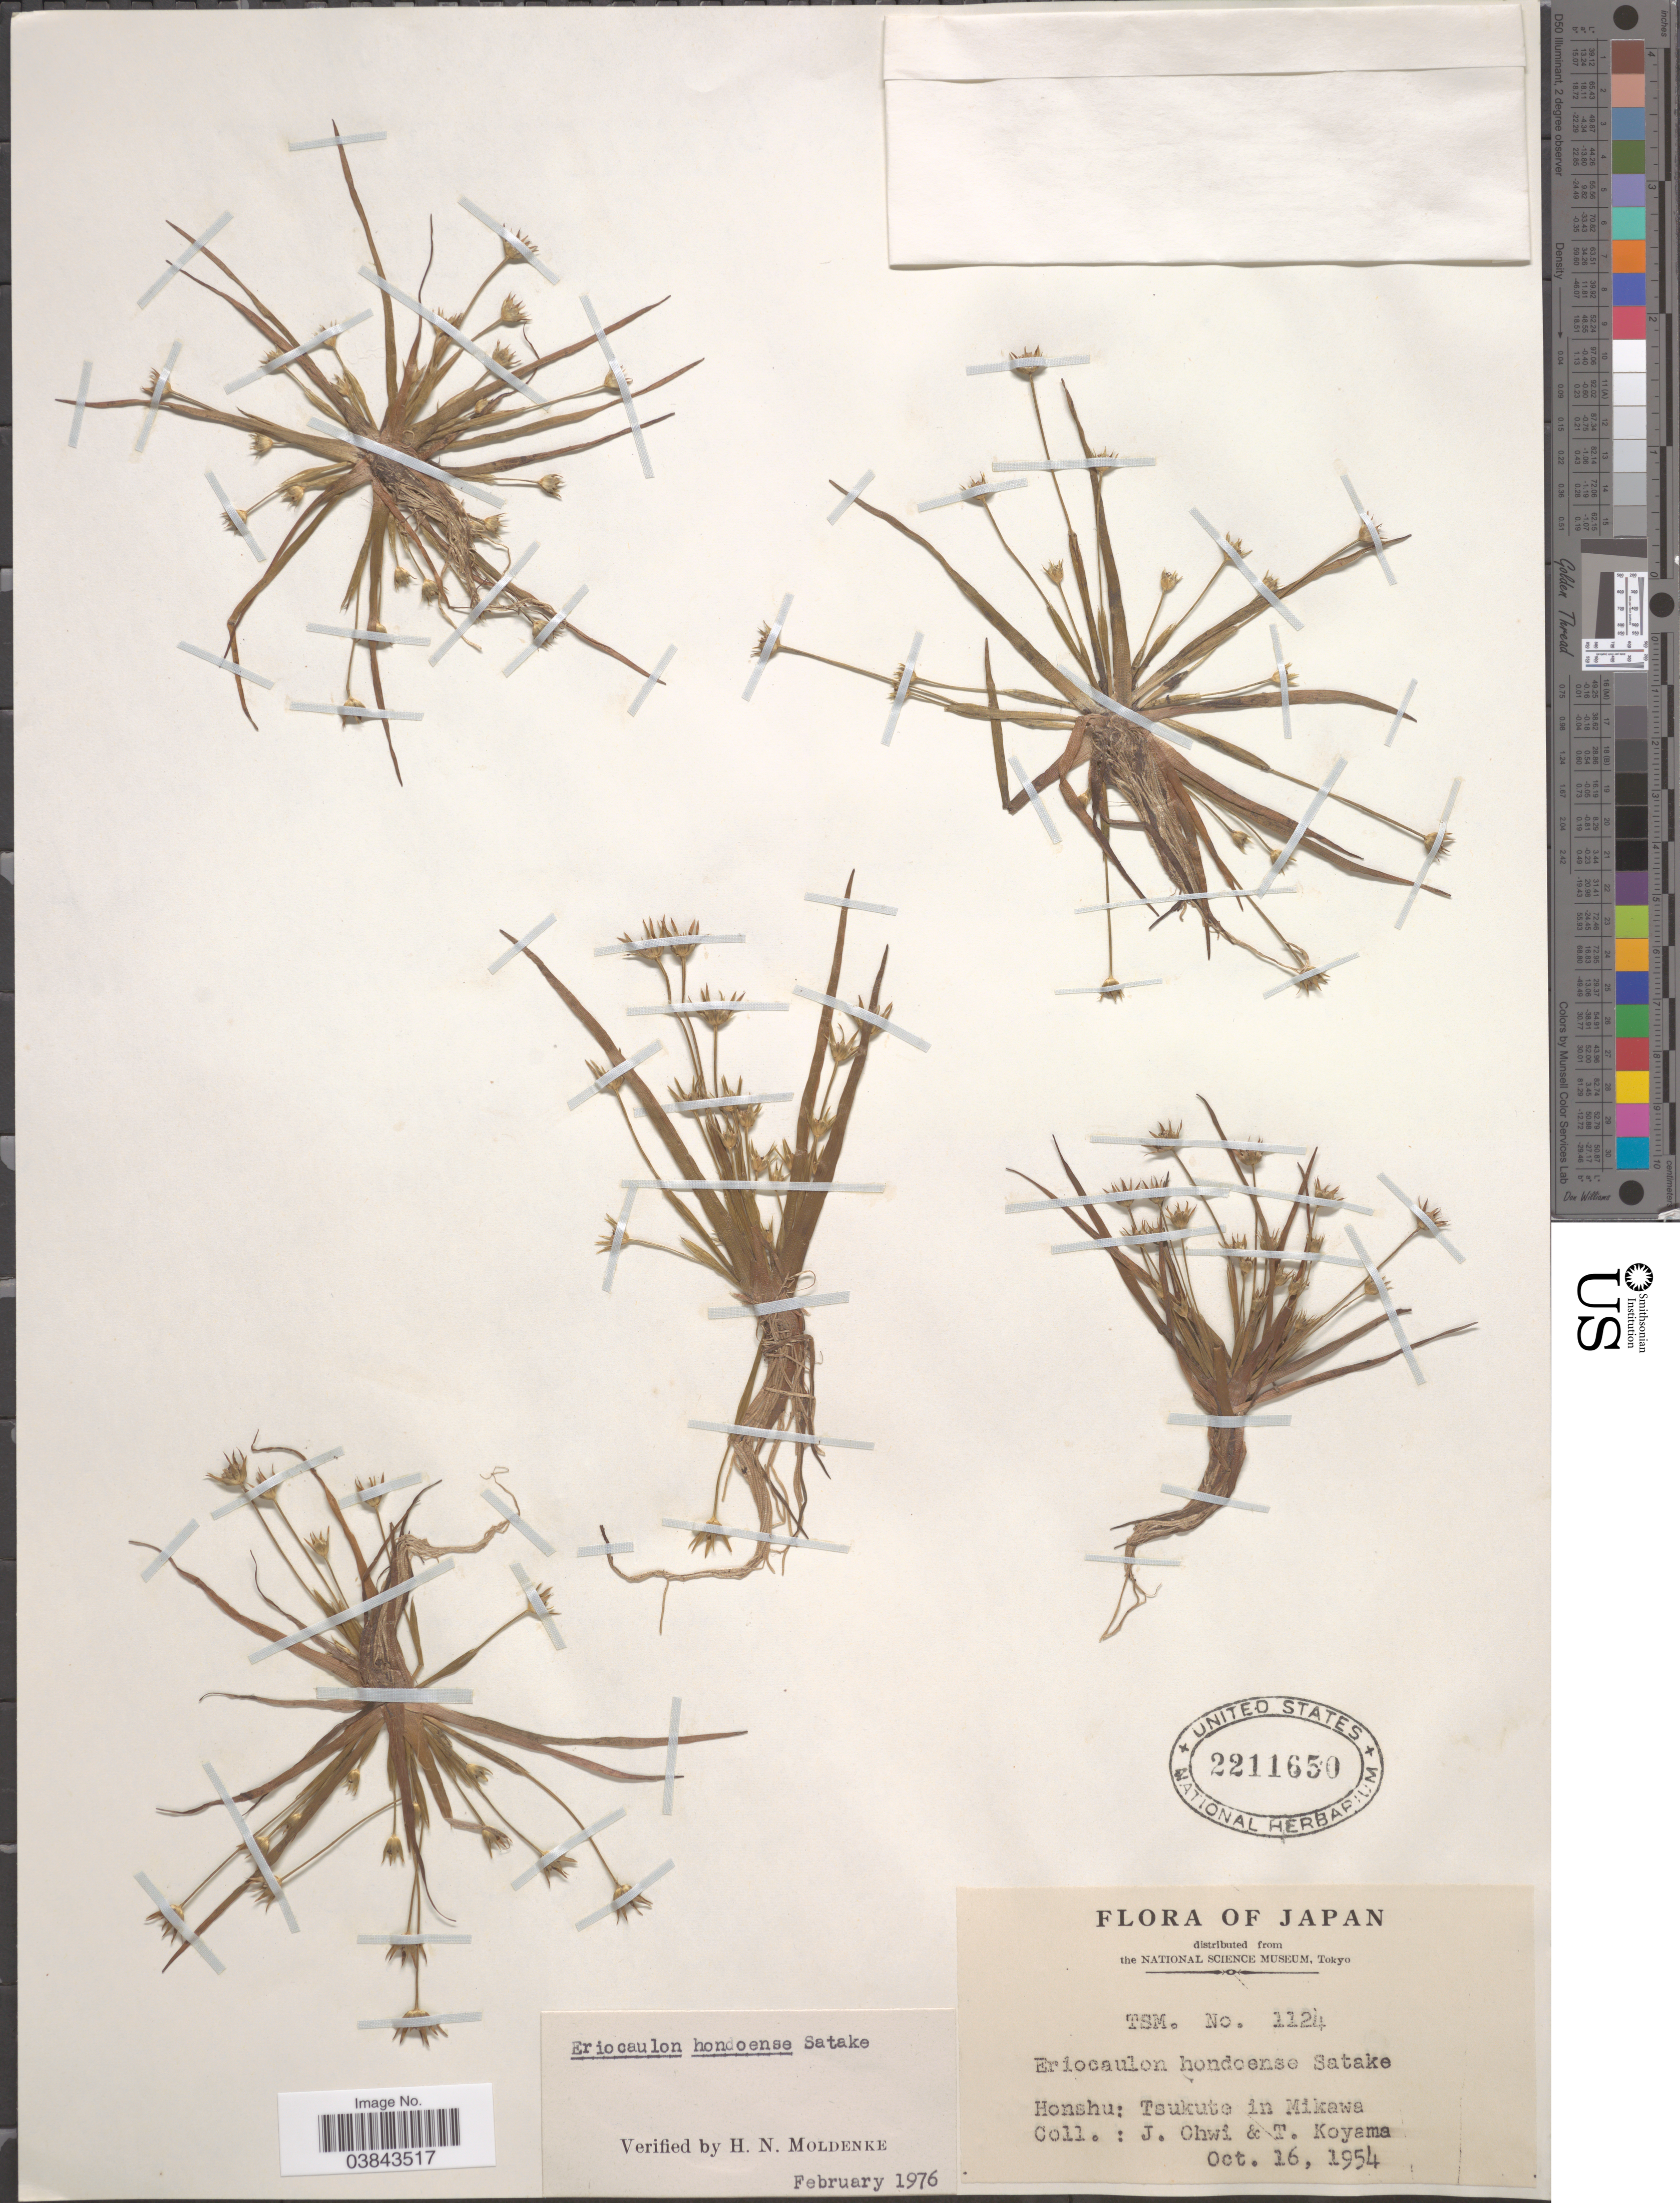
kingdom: Plantae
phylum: Tracheophyta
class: Liliopsida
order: Poales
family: Eriocaulaceae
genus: Eriocaulon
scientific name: Eriocaulon hondoense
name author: Satake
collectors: J. Chwi & T. Koyama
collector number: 1124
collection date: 1954-10-16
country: Japan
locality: Honshu: Tsukute in Mikawa.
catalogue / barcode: US 2211650